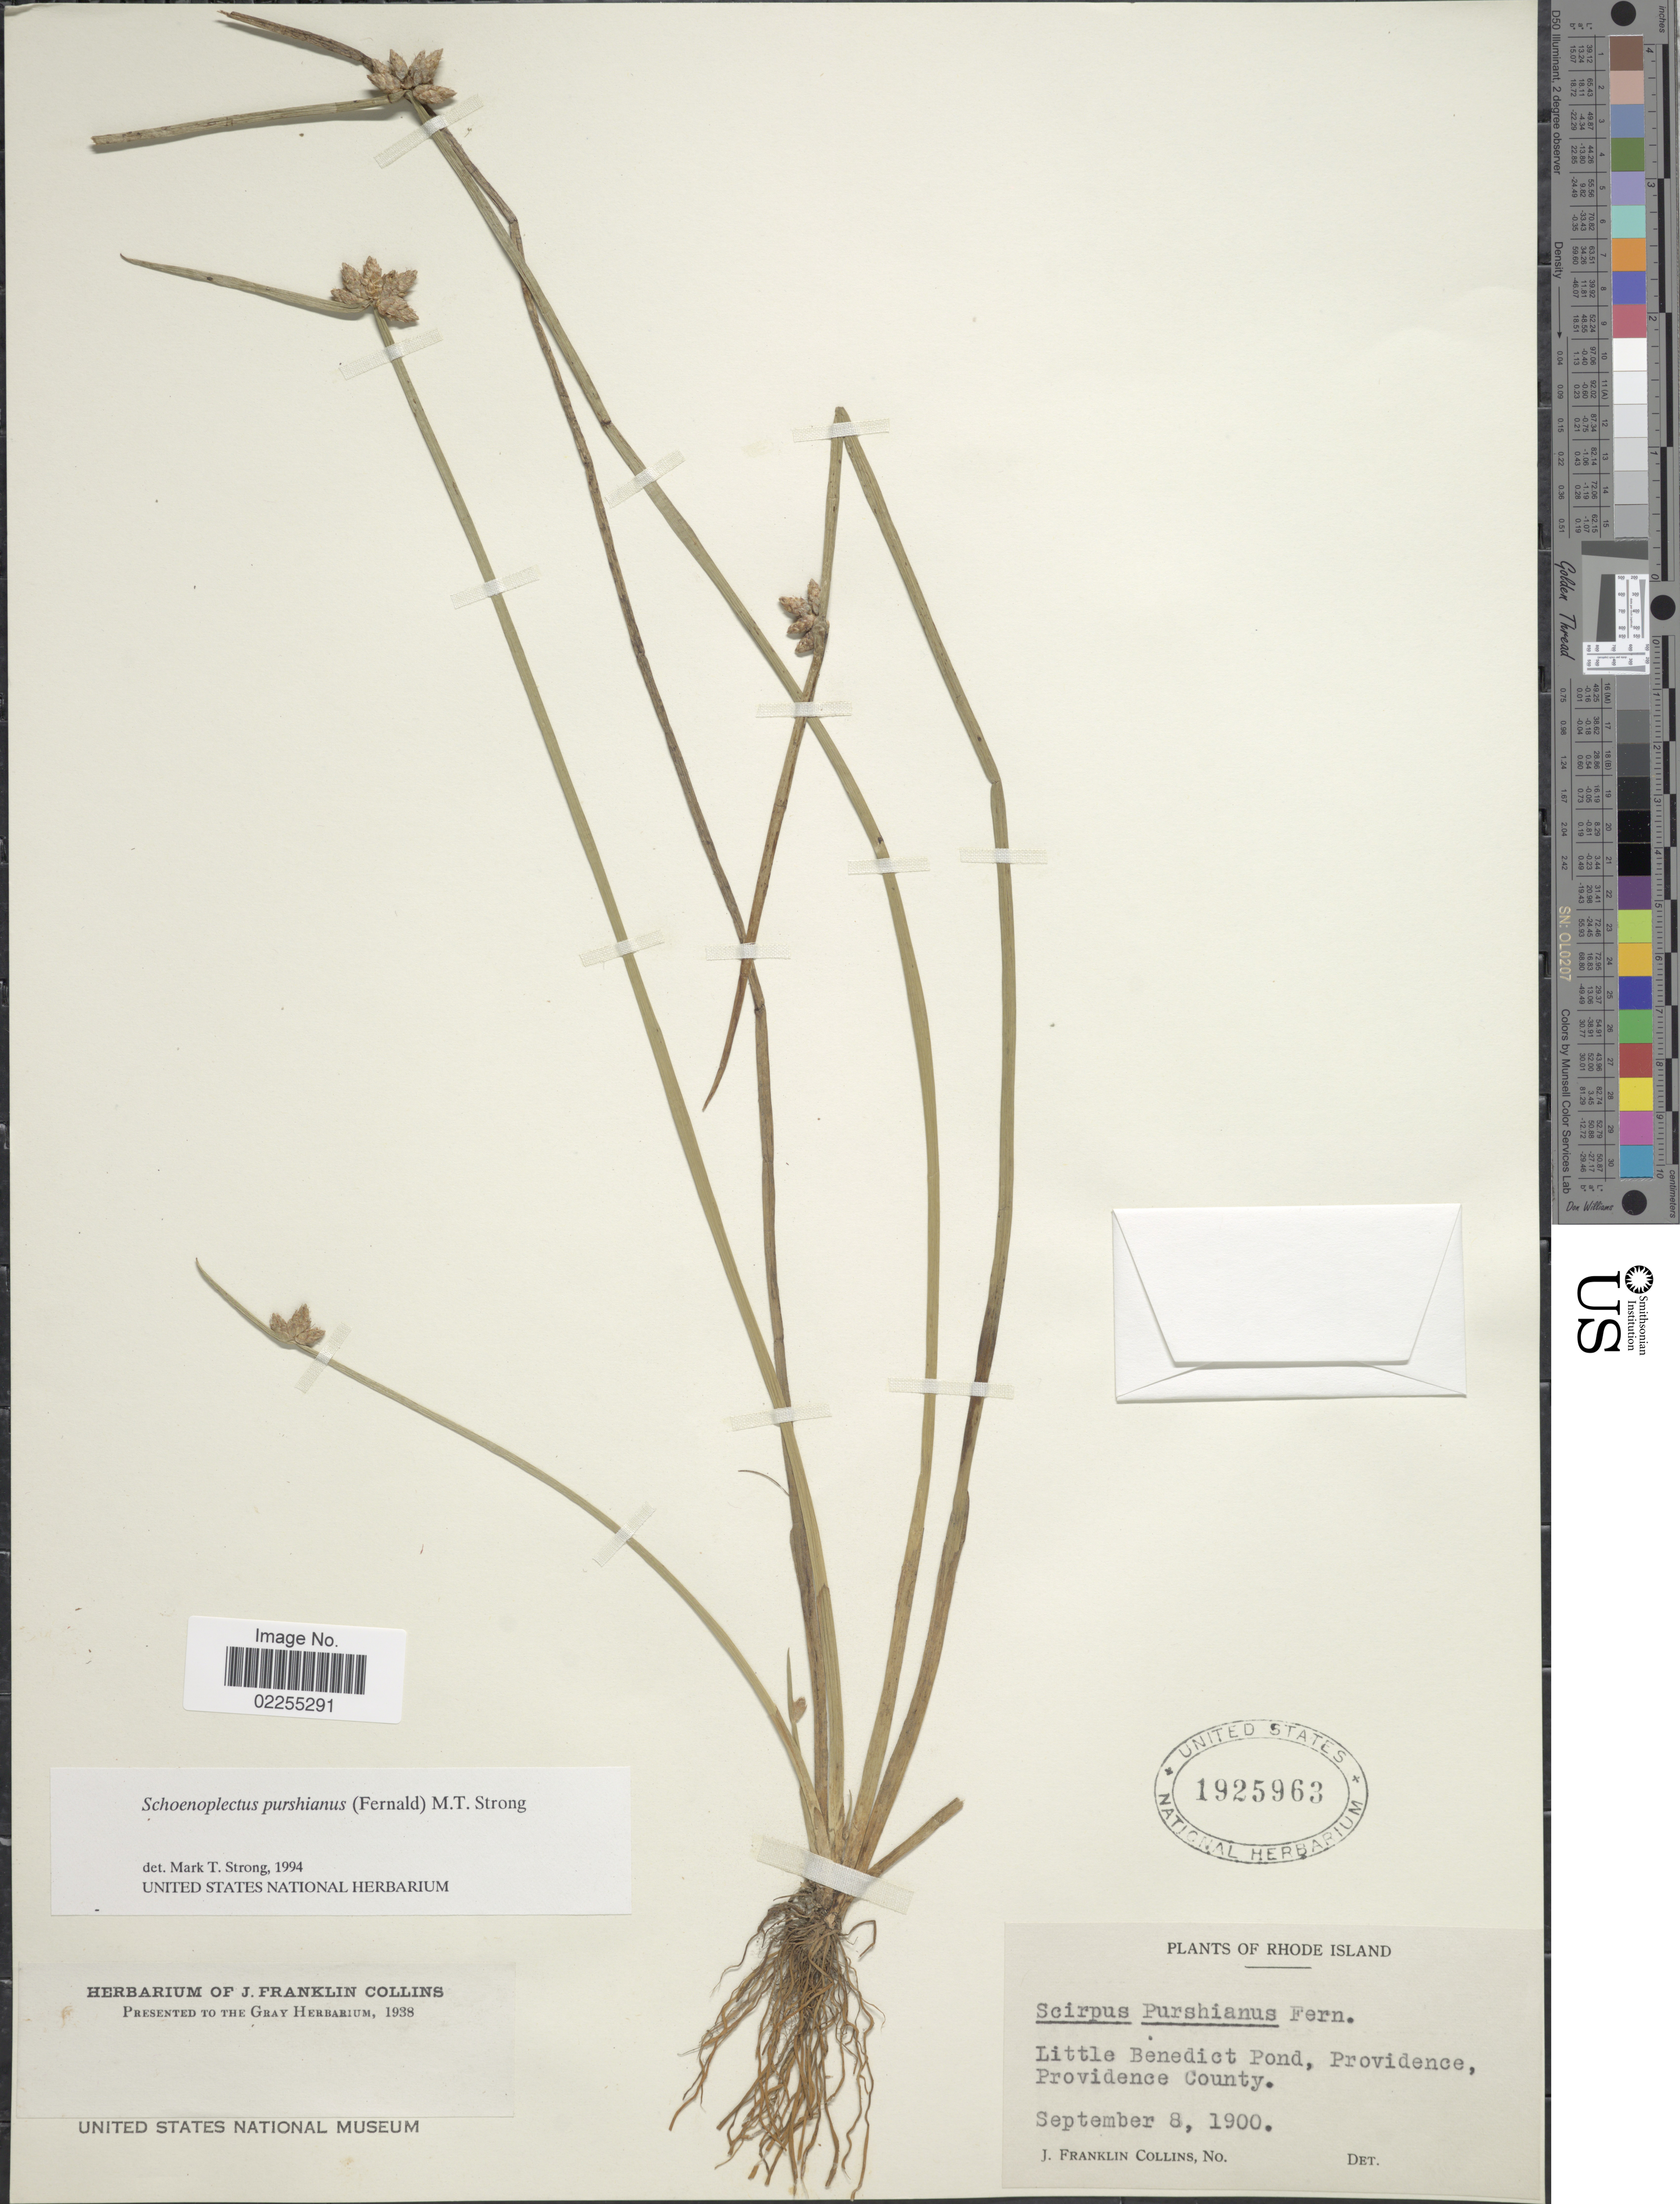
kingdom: Plantae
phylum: Tracheophyta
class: Liliopsida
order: Poales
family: Cyperaceae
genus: Schoenoplectus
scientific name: Schoenoplectus purshianus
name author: (Fernald) M.T. Strong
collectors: J. Collins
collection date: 1900-09-08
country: United States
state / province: Rhode Island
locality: Little Benedict Pond, Providence, Providence County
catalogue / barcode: US 1925963